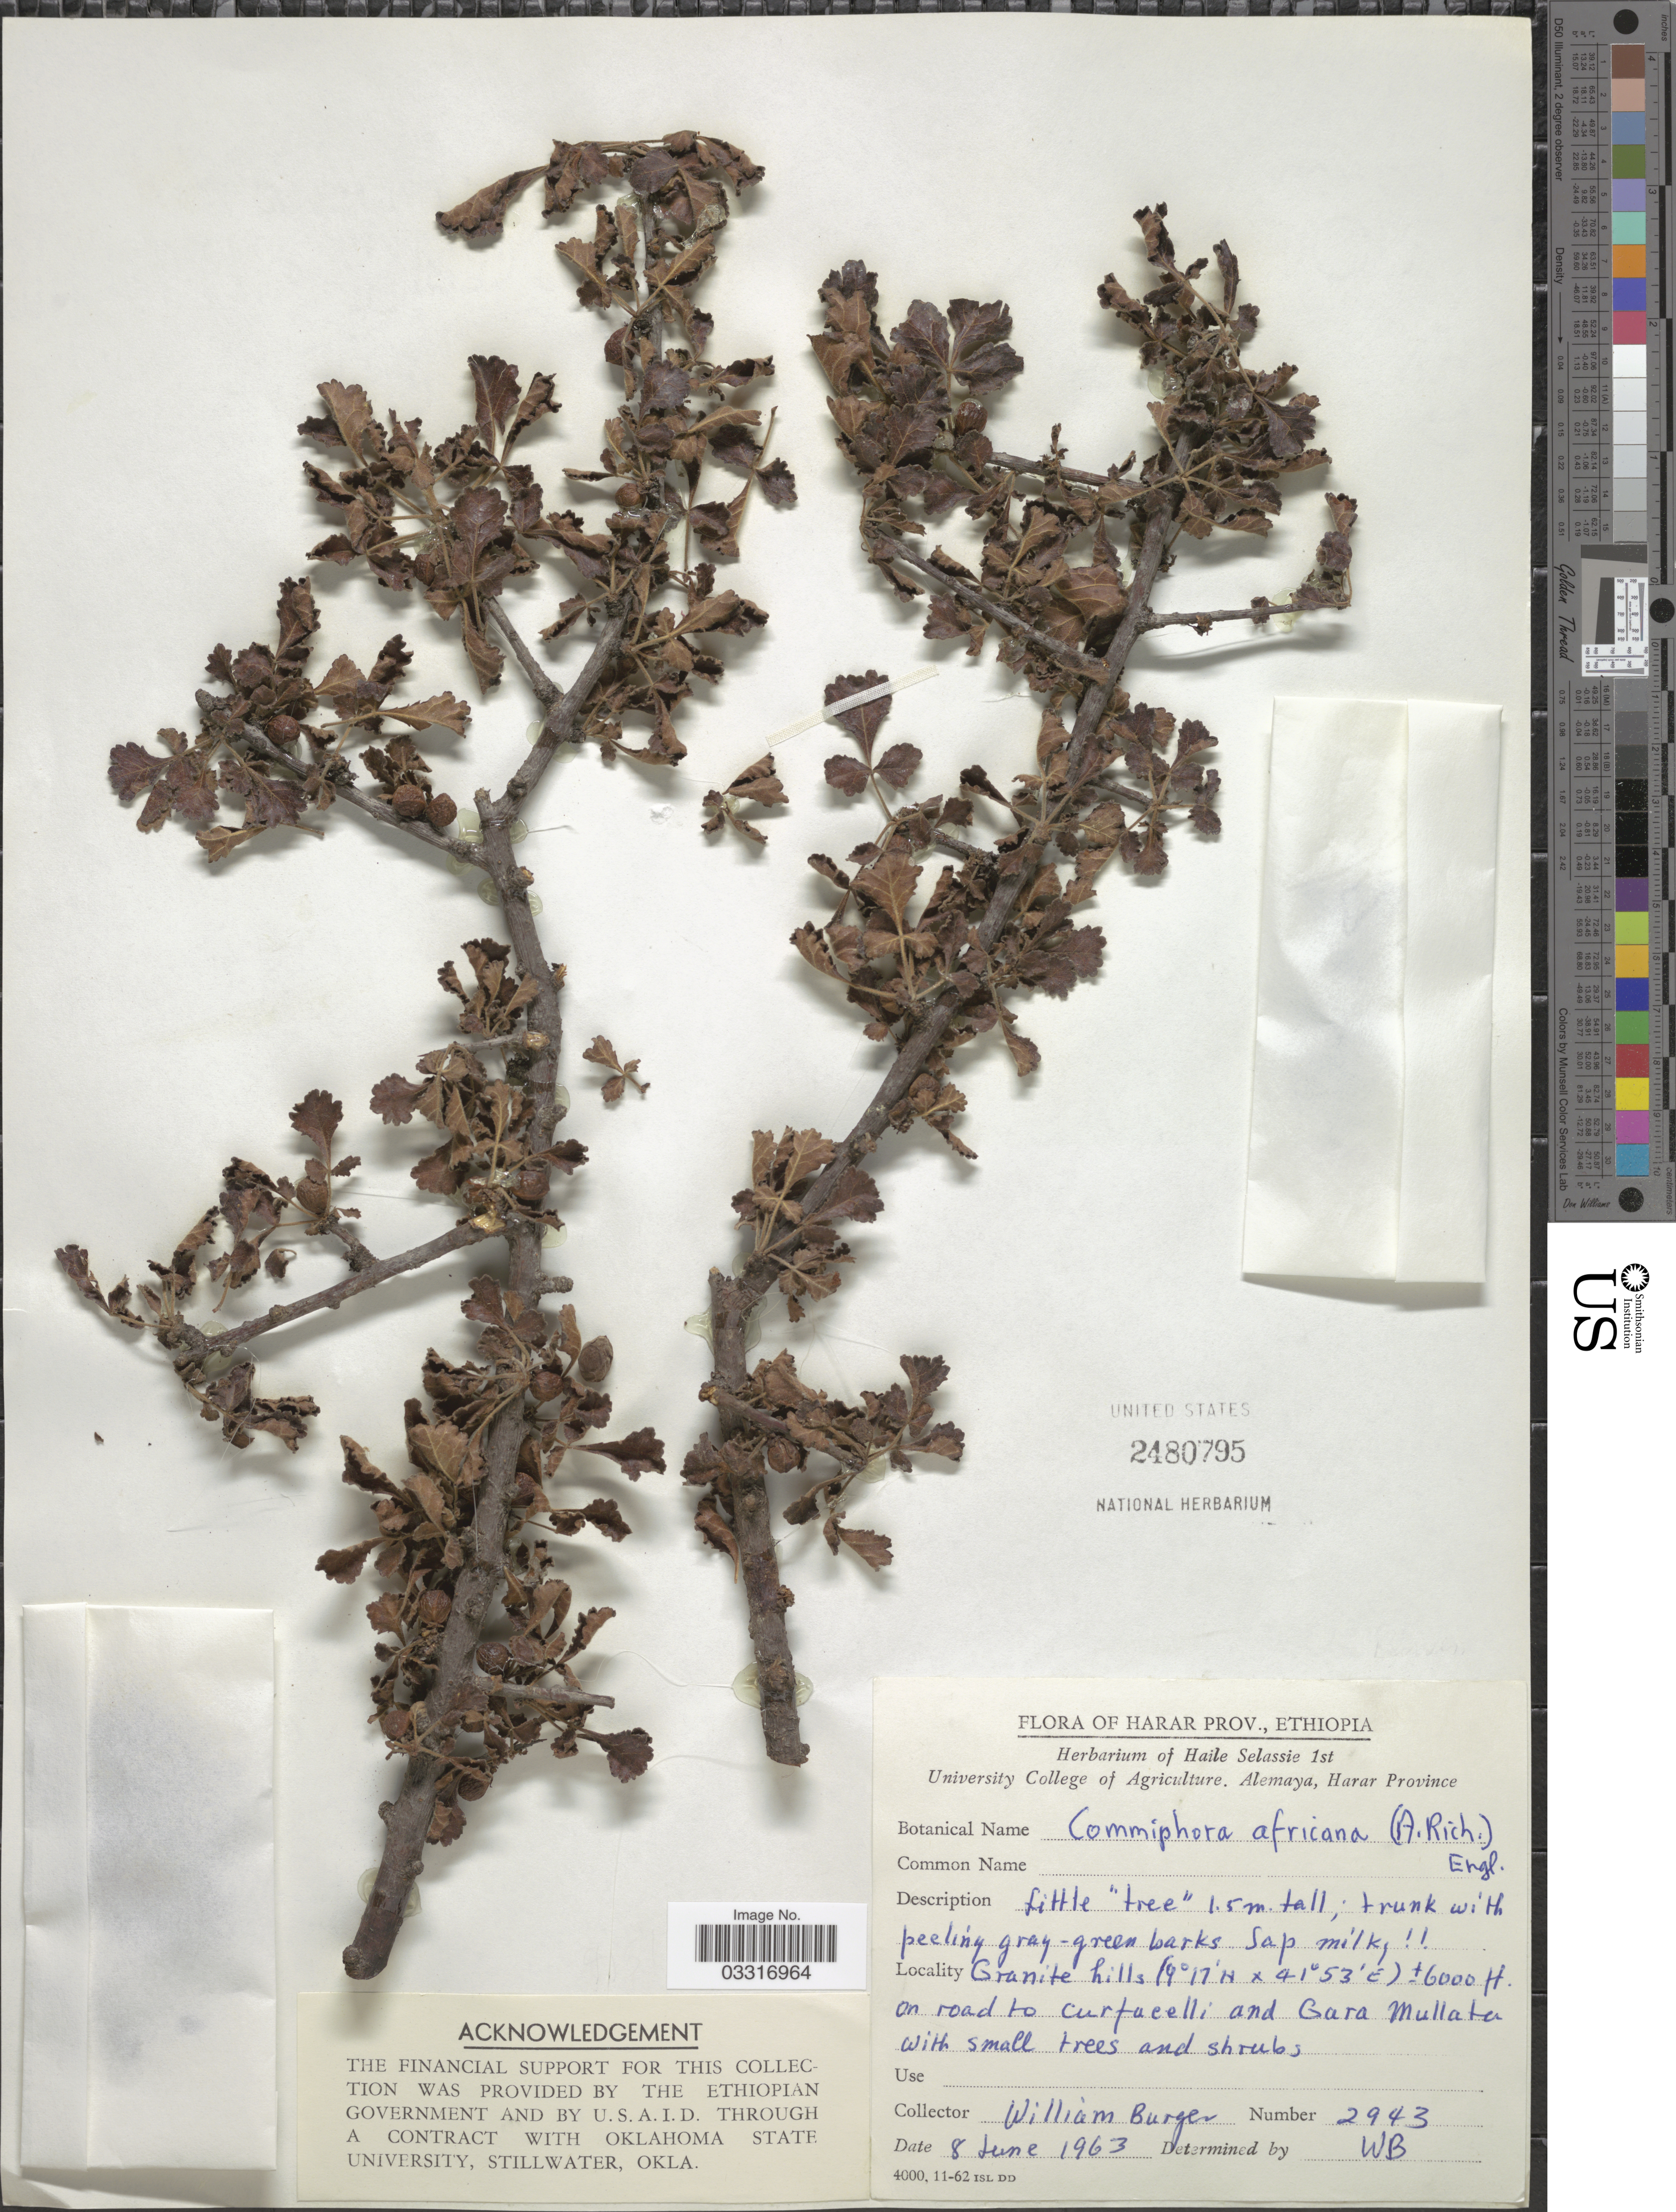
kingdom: Plantae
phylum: Tracheophyta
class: Magnoliopsida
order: Sapindales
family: Burseraceae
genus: Commiphora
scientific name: Commiphora africana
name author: (A. Rich.) Engl.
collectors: W. Burger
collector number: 2943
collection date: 1963-06-08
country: Ethiopia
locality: Harar Prov., Granite hills, on road to curfacaelli and Gara Mullata.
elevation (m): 1829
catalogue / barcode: US 2480795